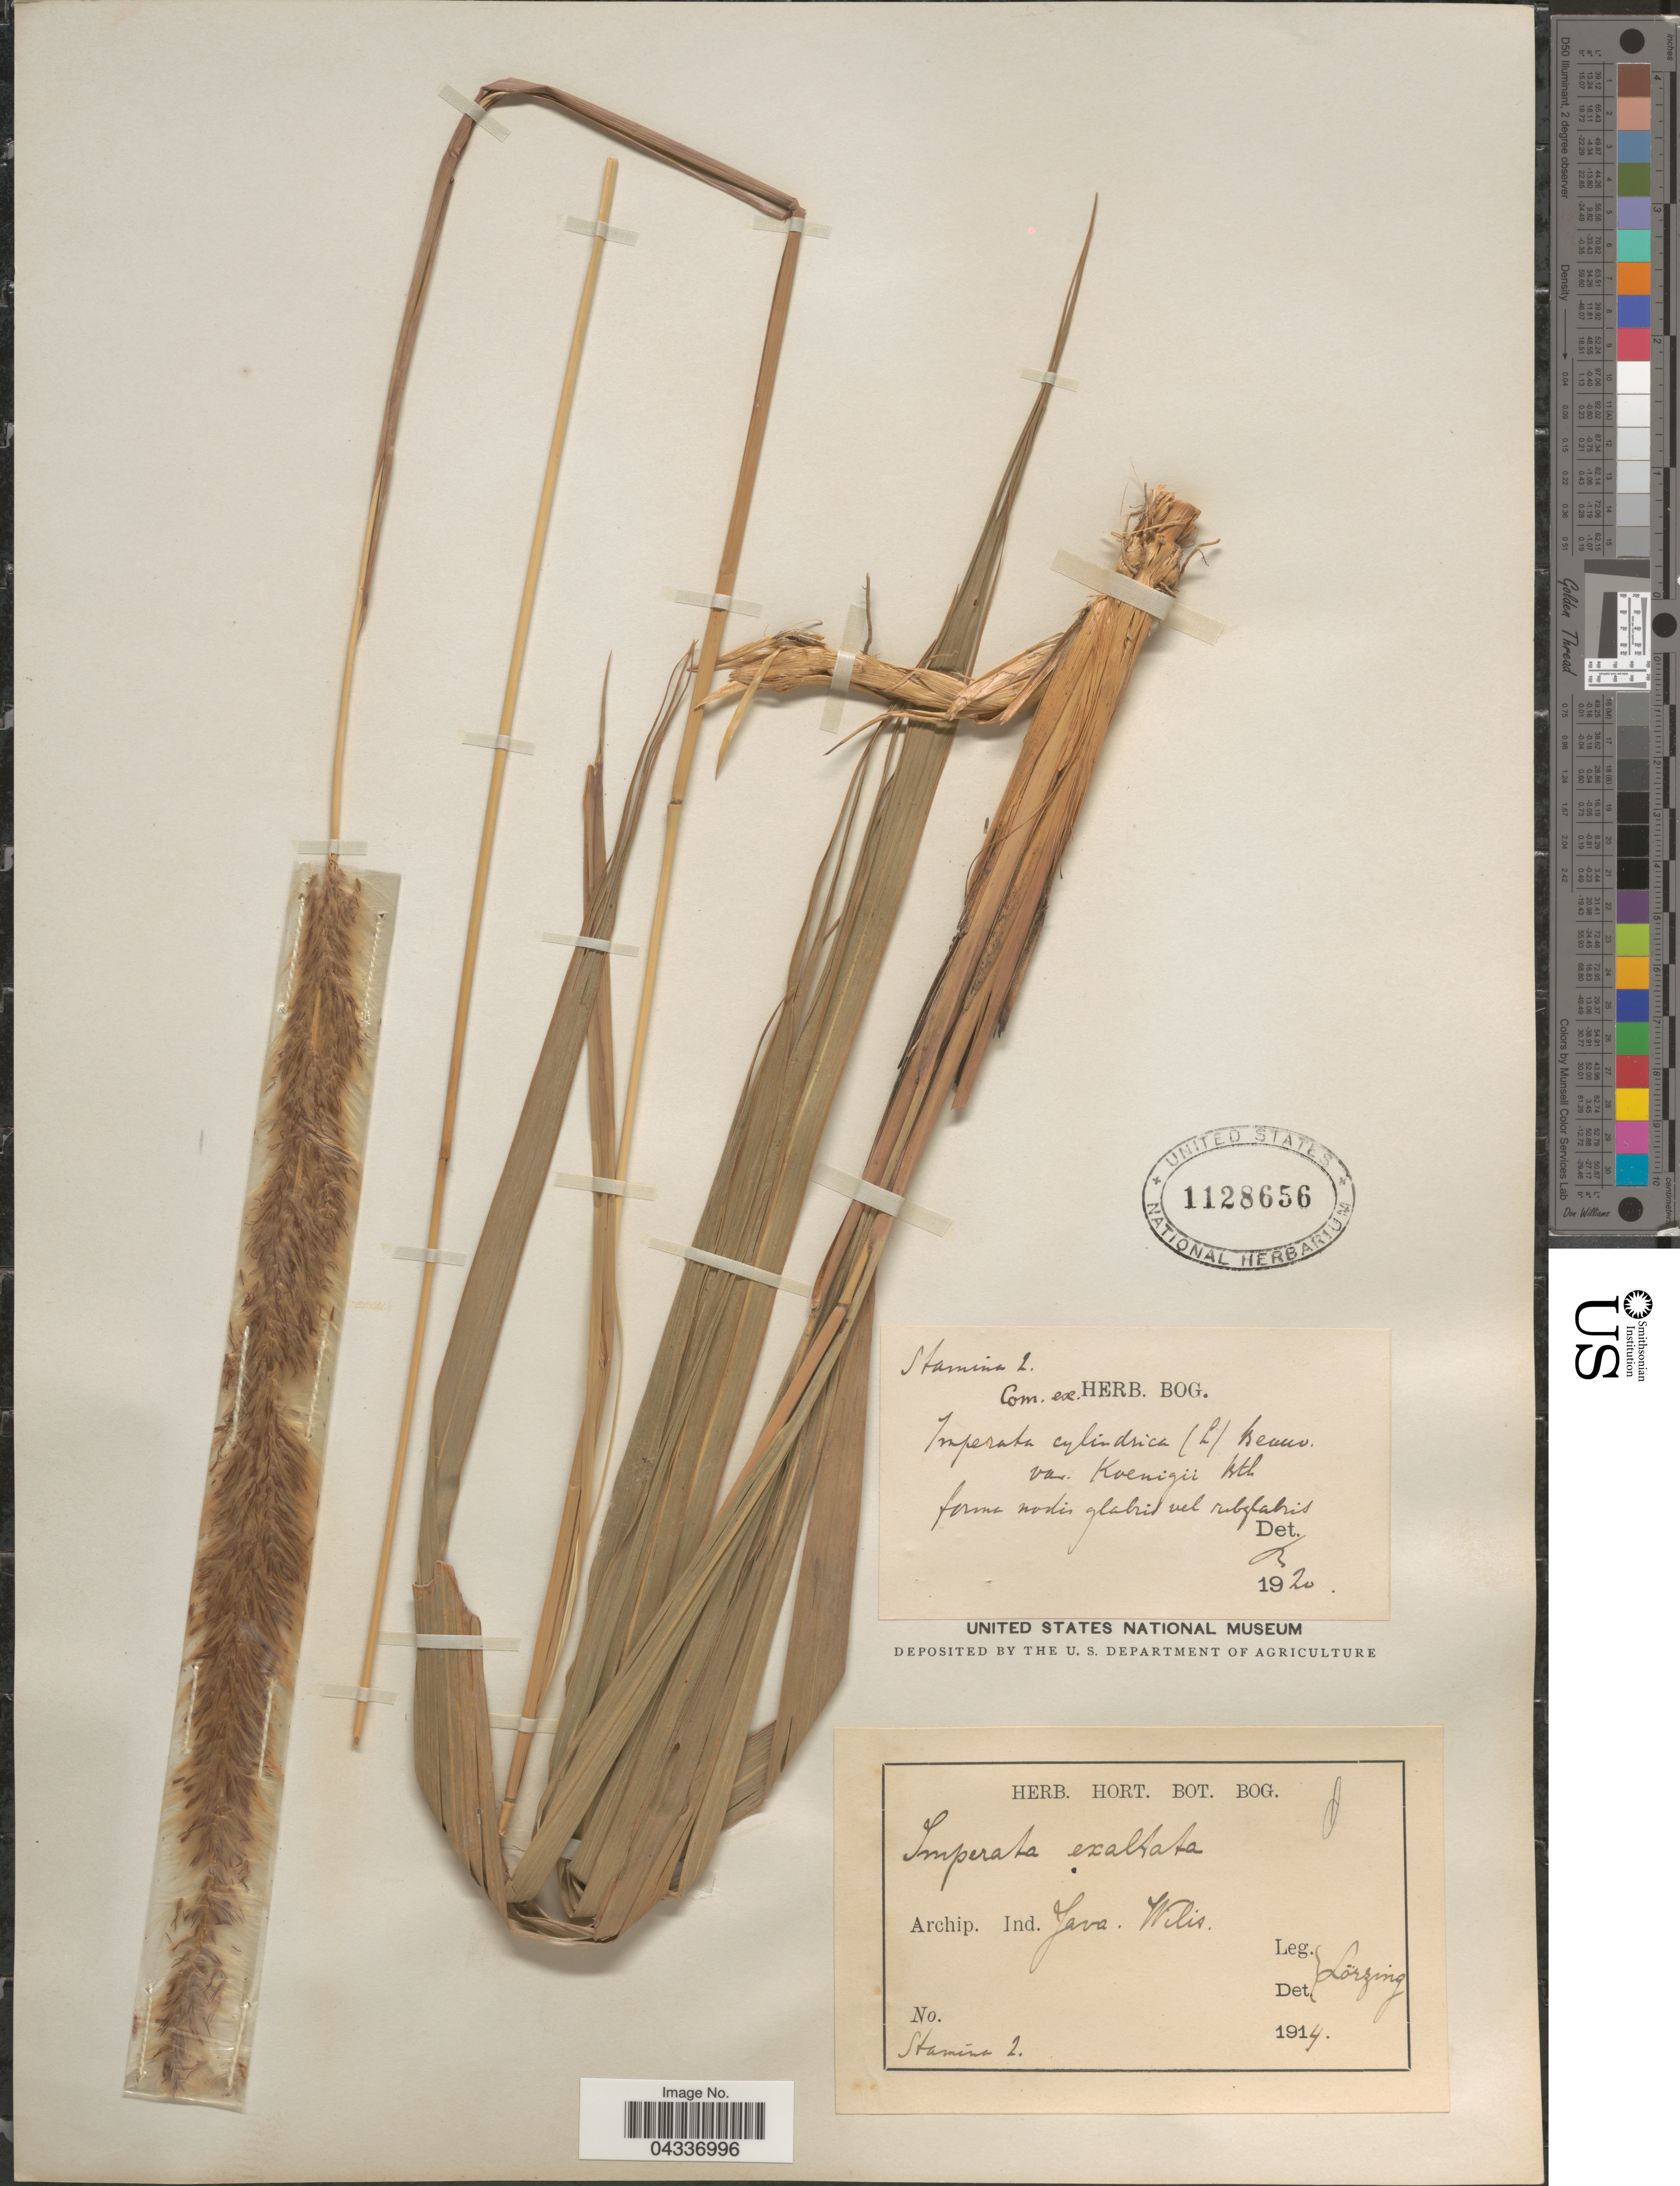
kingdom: Plantae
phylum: Tracheophyta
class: Liliopsida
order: Poales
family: Poaceae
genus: Imperata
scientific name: Imperata cylindrica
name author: (L.) P. Beauv.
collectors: Lörzing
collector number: Stamina2?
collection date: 1914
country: Indonesia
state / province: Java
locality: Archip. Ind. Wilis.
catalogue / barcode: US 1128656